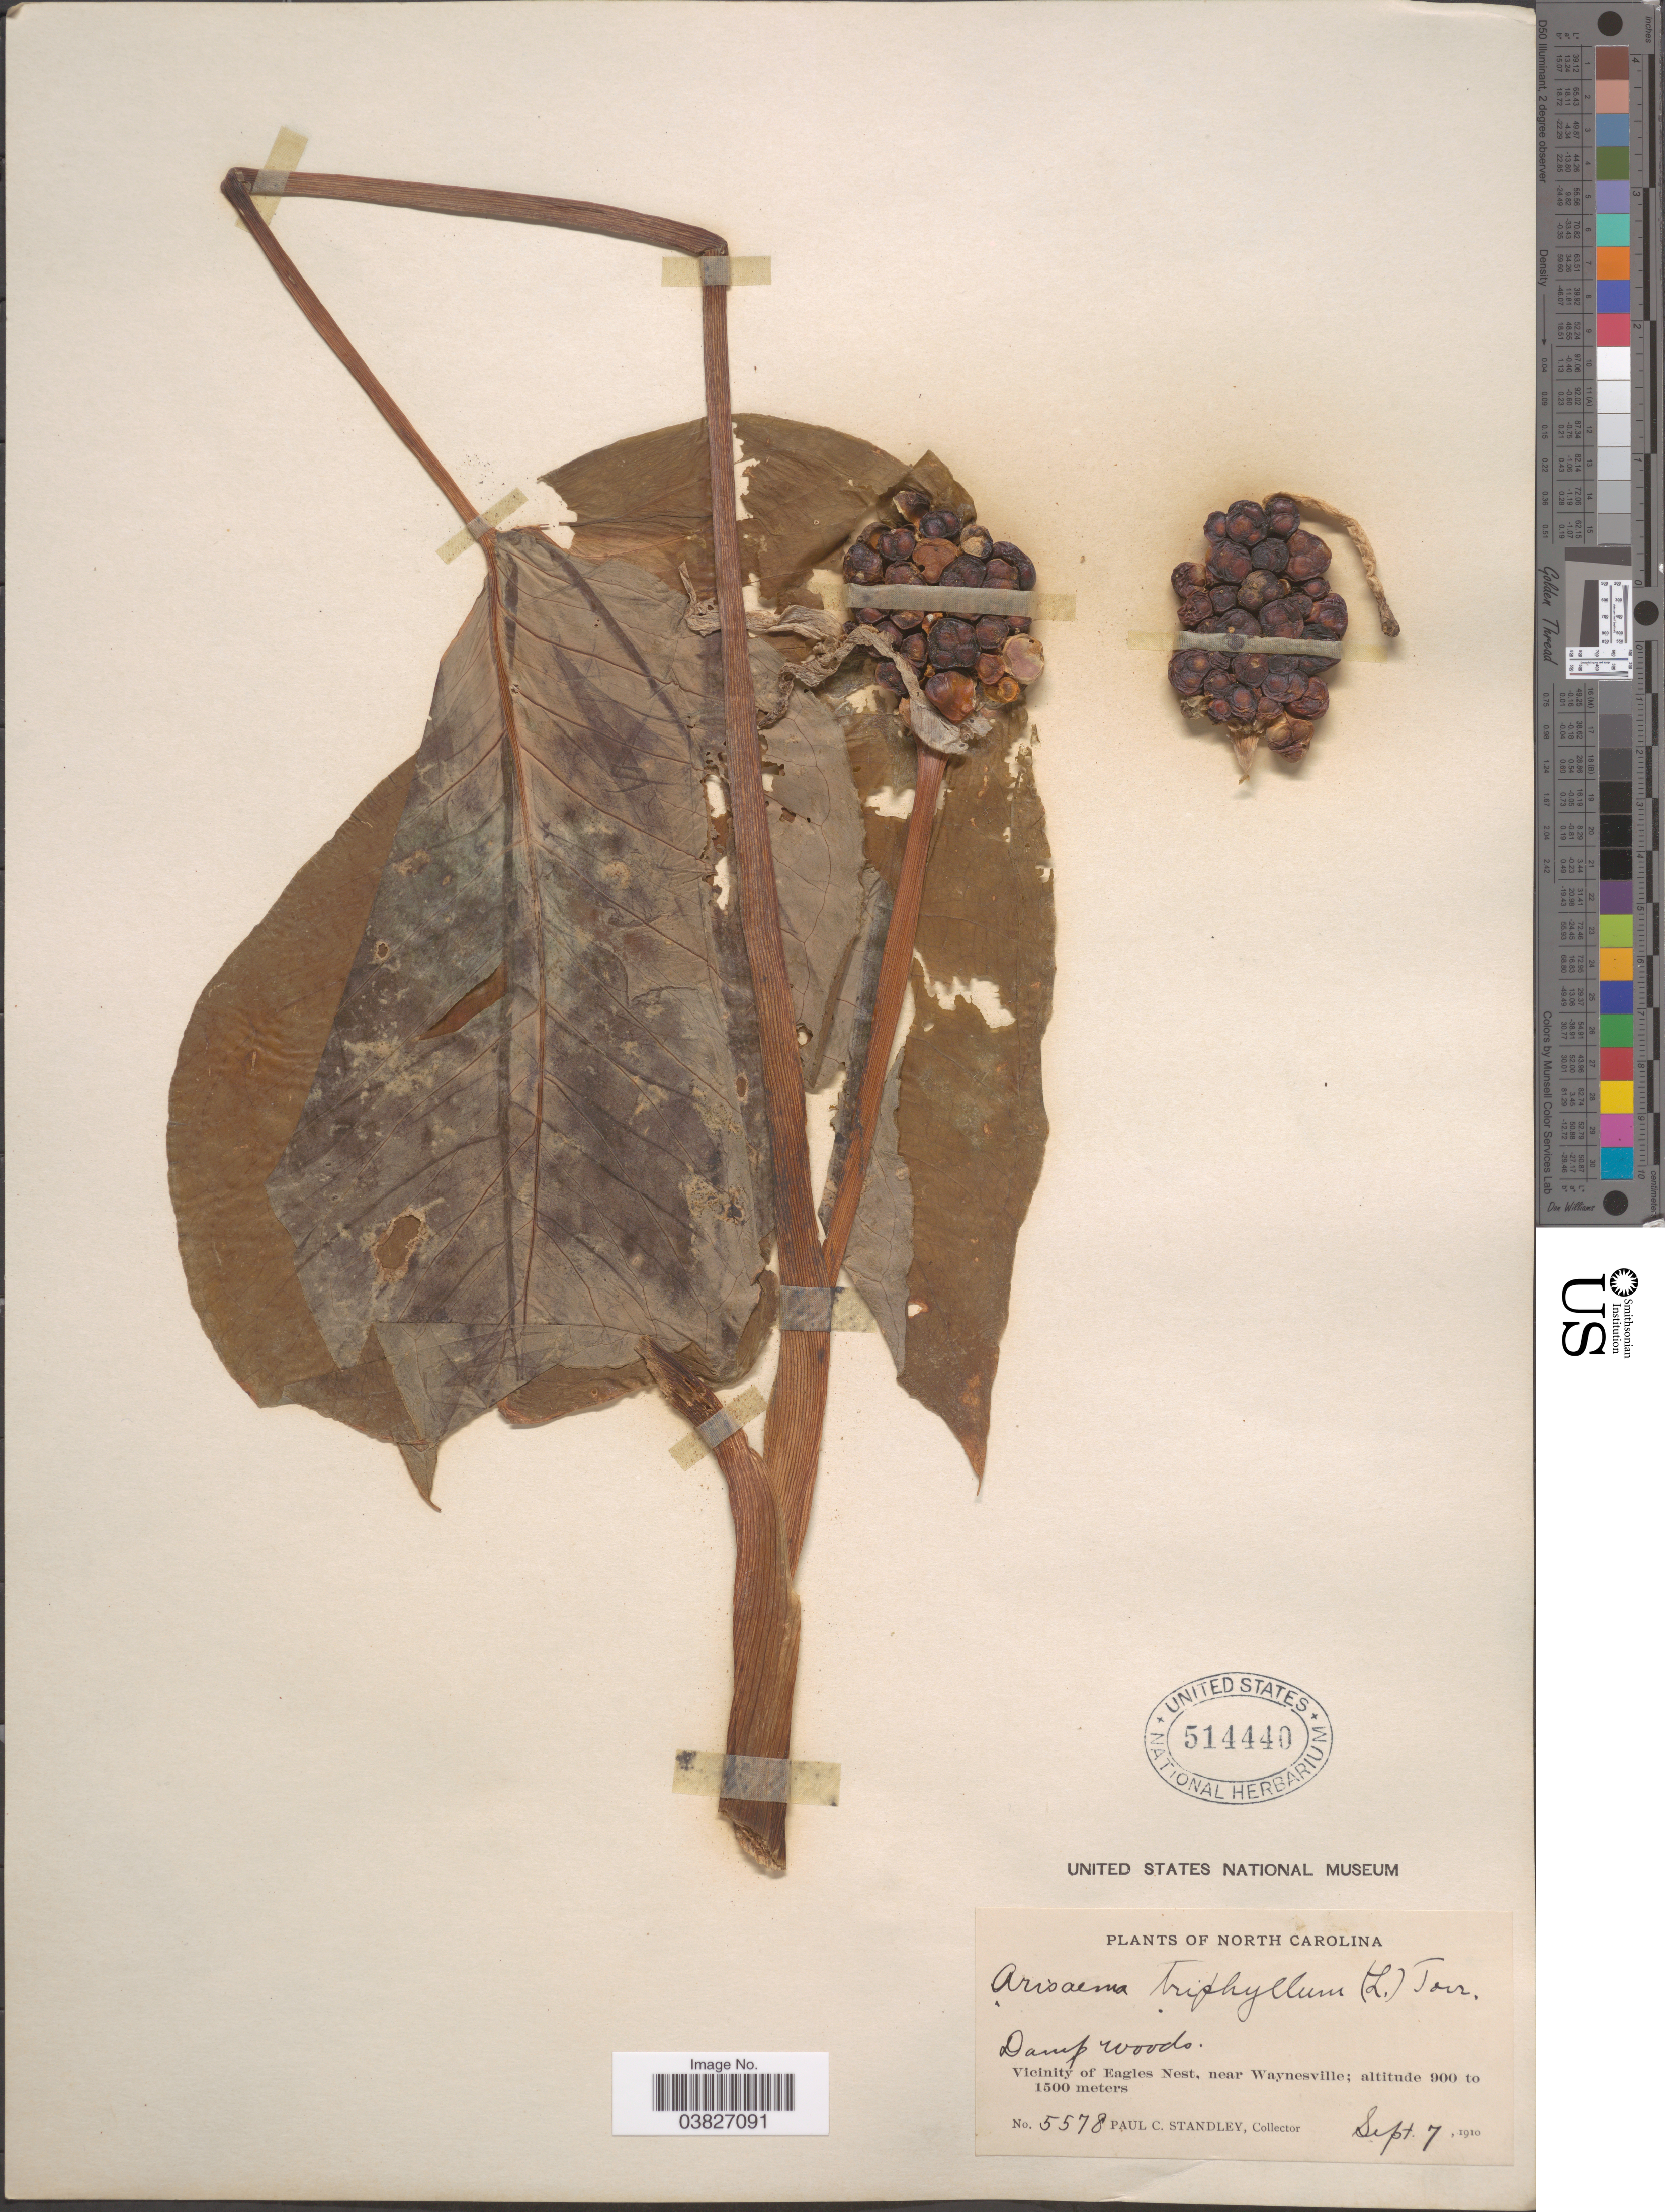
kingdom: Plantae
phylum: Tracheophyta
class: Liliopsida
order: Alismatales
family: Araceae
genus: Arisaema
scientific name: Arisaema triphyllum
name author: (L.) Schott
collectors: P. C. Standley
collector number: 5578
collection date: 1910-09-07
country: United States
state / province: North Carolina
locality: Vicinity of Eagles Nest, near Waynesville.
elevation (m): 900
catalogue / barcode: US 514440